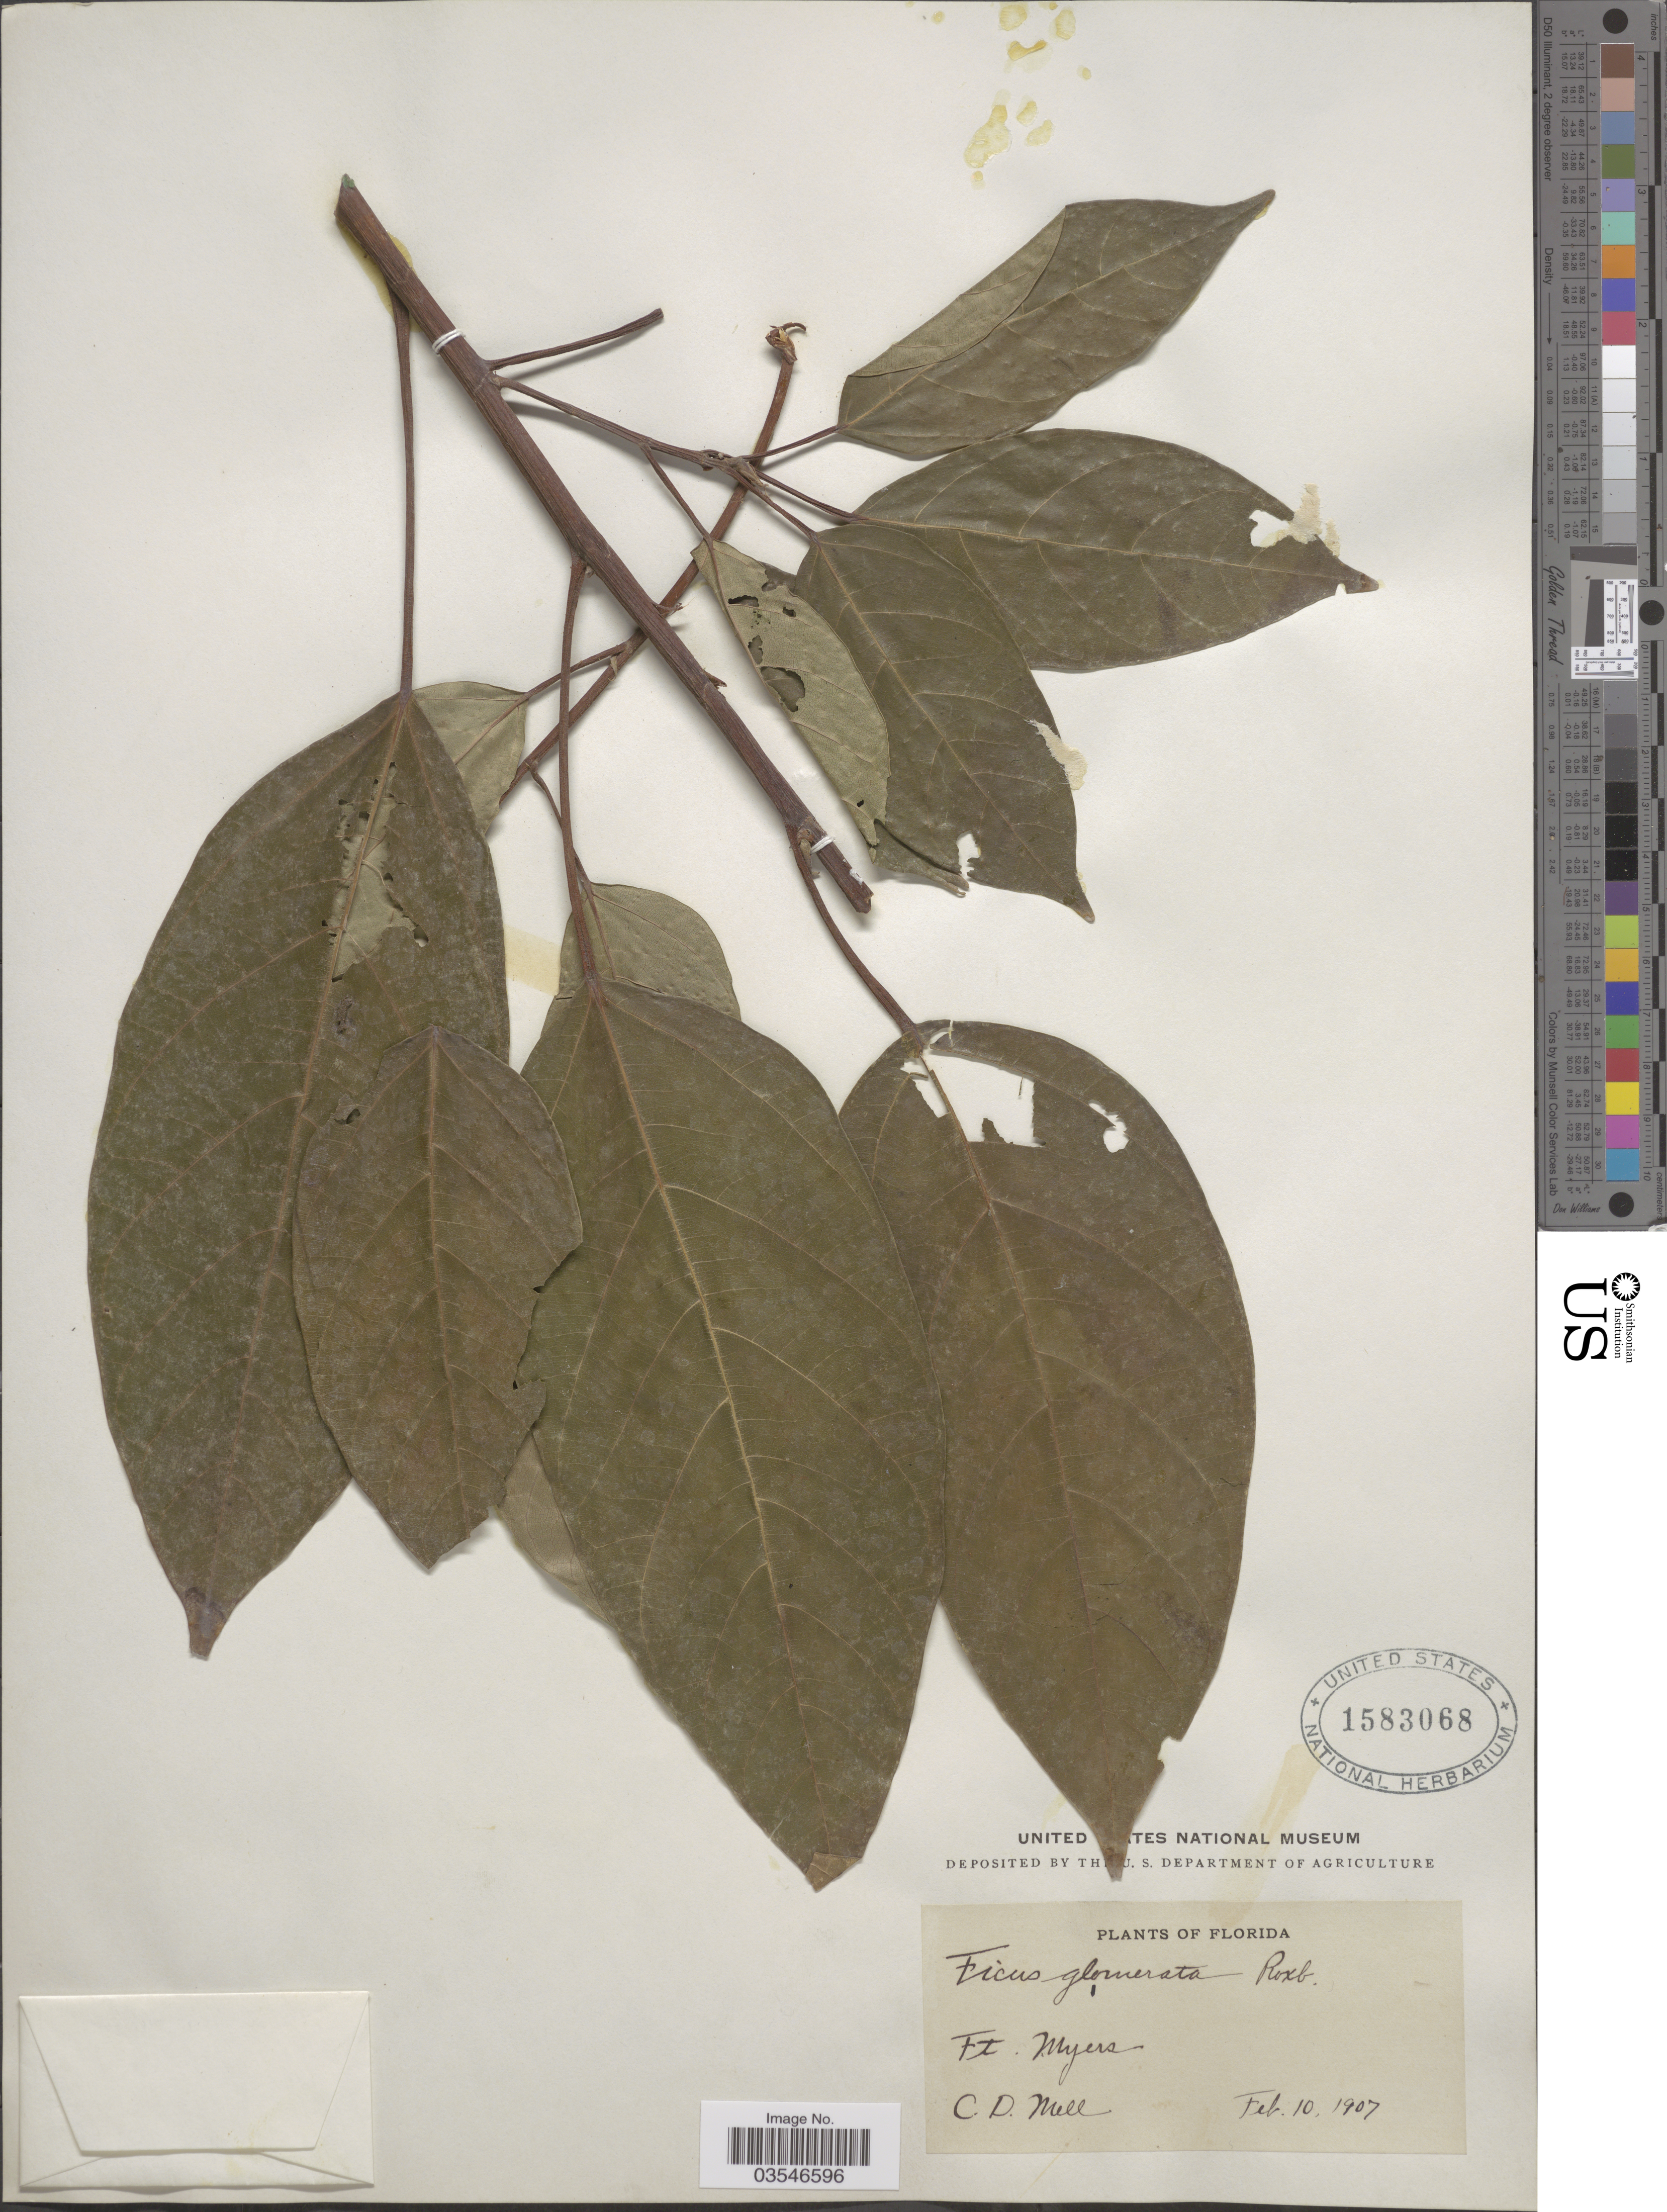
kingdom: Plantae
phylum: Tracheophyta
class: Magnoliopsida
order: Rosales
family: Moraceae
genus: Ficus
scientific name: Ficus glomerata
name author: Roxb.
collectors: C. D. Mell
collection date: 1907-02-10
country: United States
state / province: Florida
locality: Ft. Myers.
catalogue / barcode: US 1583068